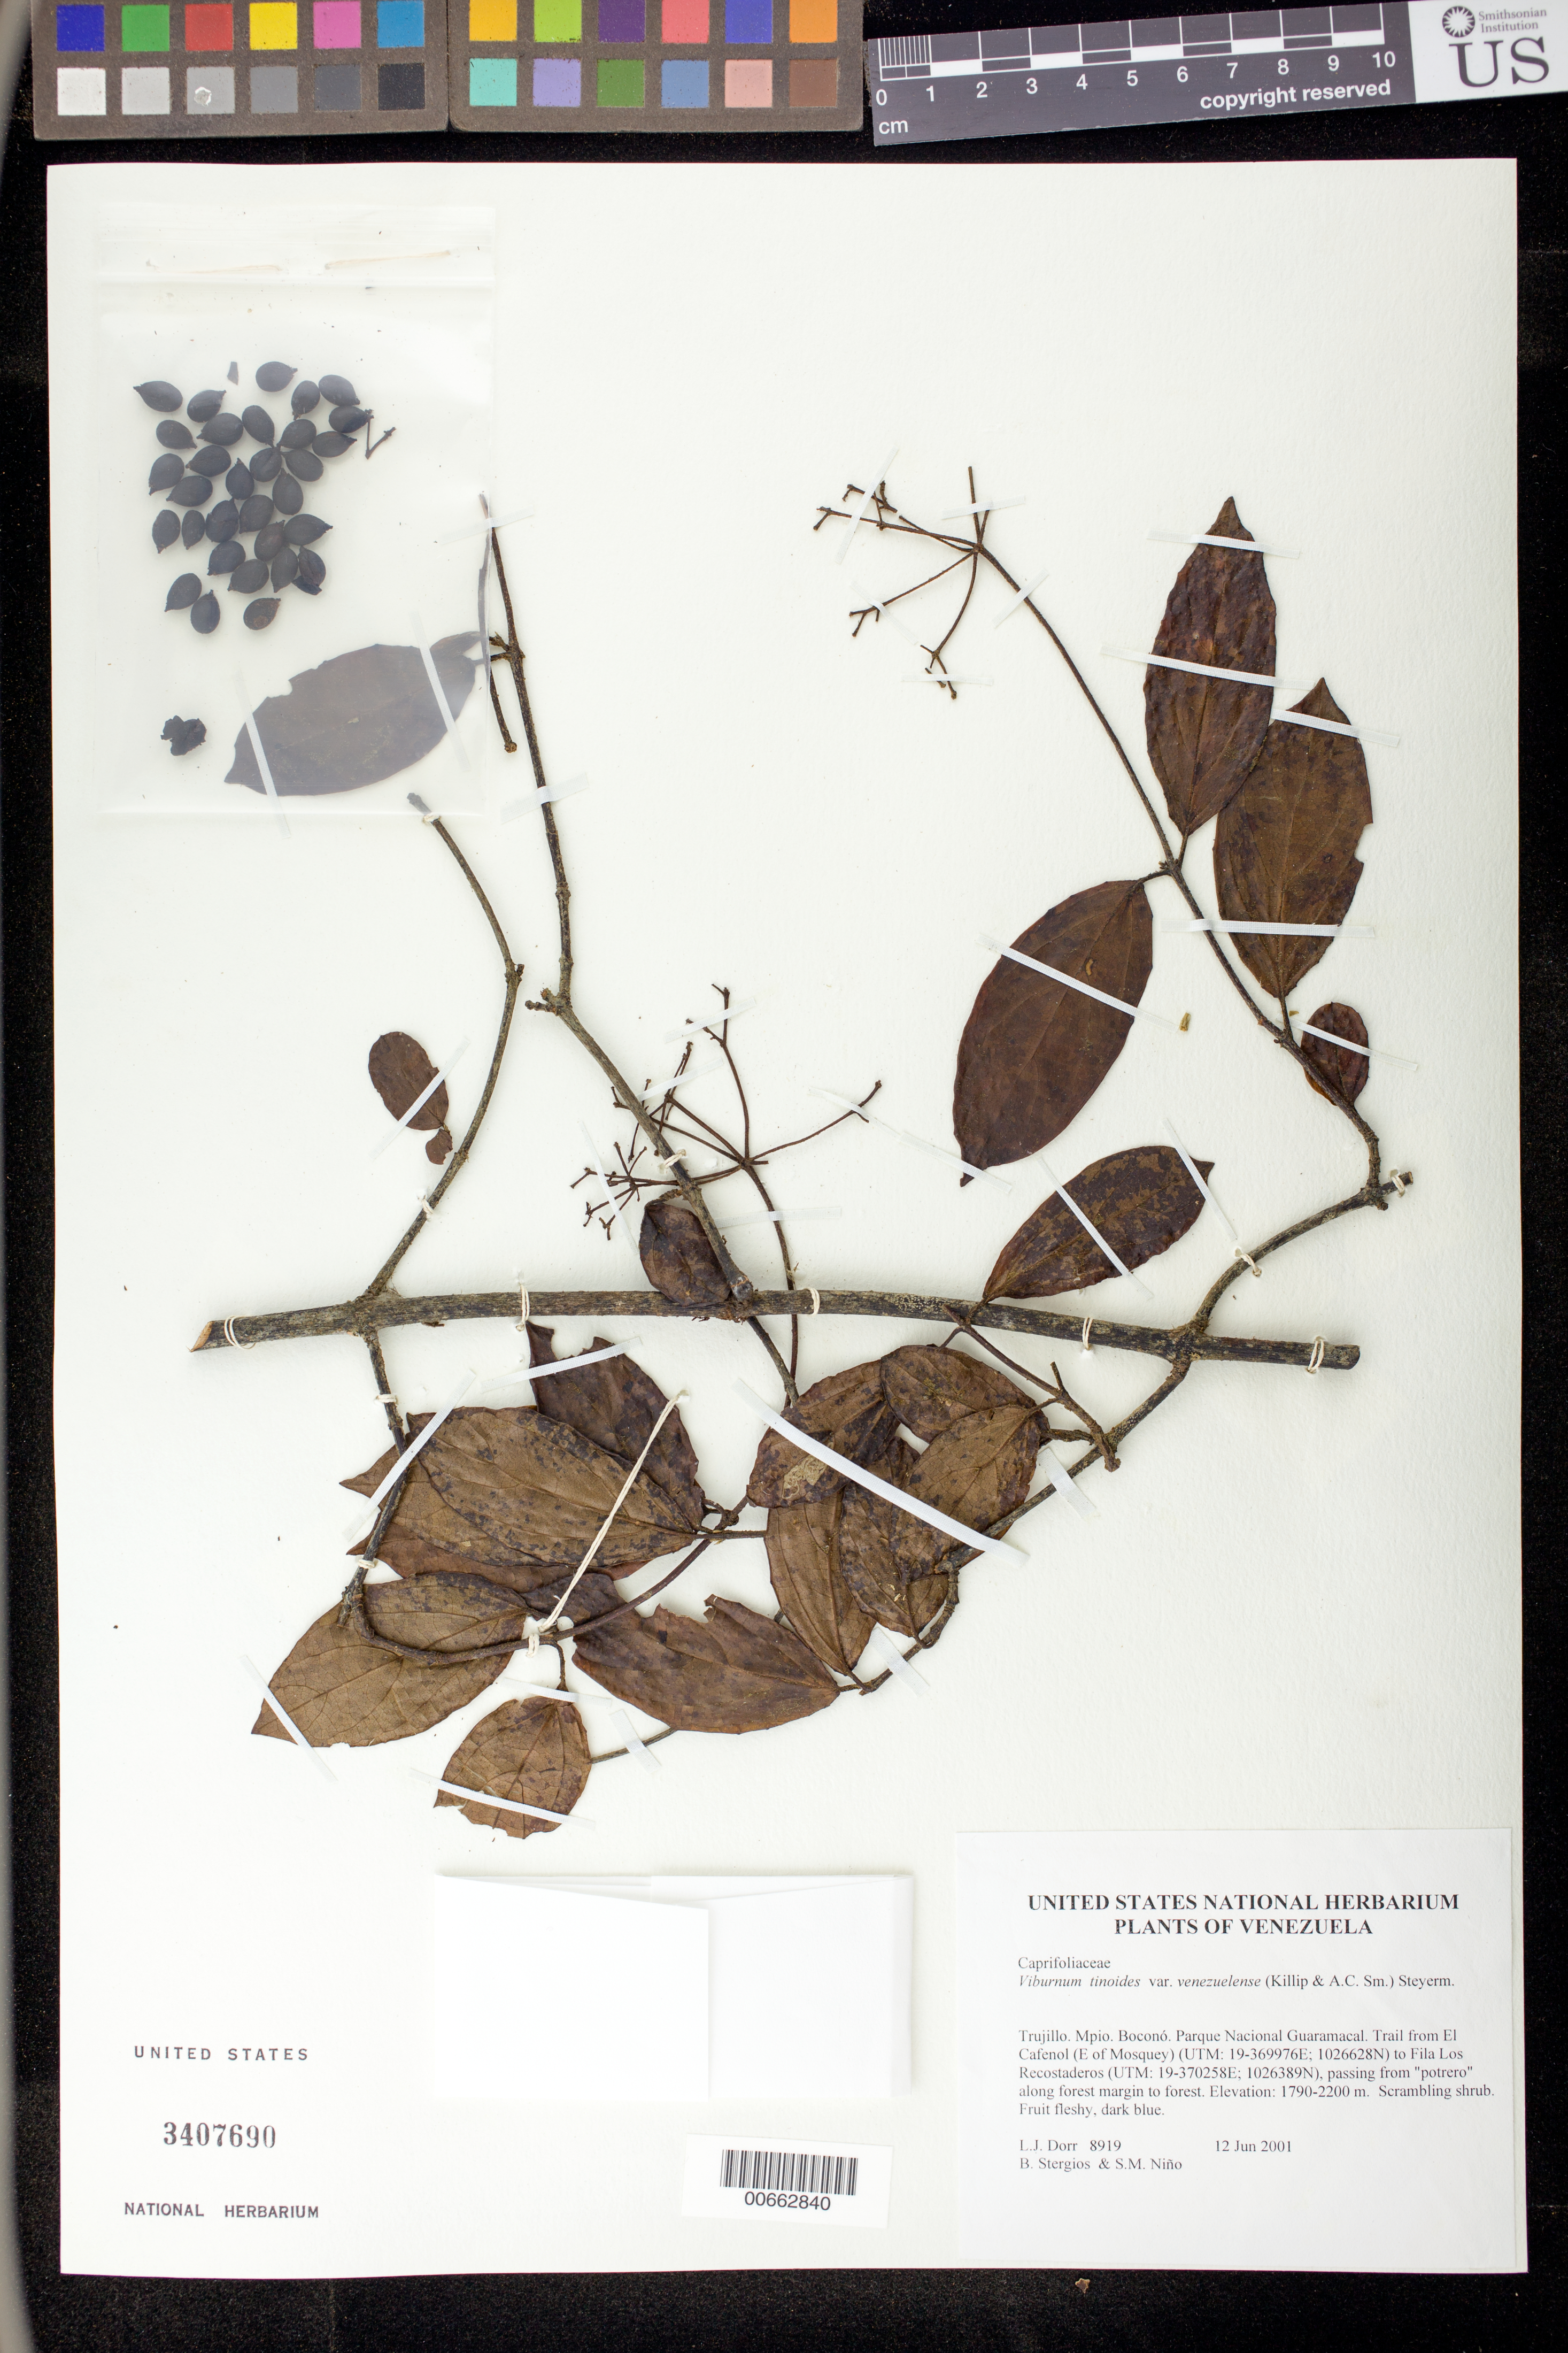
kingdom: Plantae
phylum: Tracheophyta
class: Magnoliopsida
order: Dipsacales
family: Viburnaceae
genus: Viburnum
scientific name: Viburnum tinoides var. venezuelense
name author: L. f.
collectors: L. J. Dorr, B. G. Stergios & S. M. Niño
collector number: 8919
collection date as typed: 12 Jun 2001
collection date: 2001-06-12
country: Venezuela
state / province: Trujillo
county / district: Boconó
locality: Parque Nacional Guaramacal. Trail from El Cafenol (E of Mosquey) to Fila Los Recostaderos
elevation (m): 1790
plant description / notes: CTES, F, PORT, US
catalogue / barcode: US 3407690